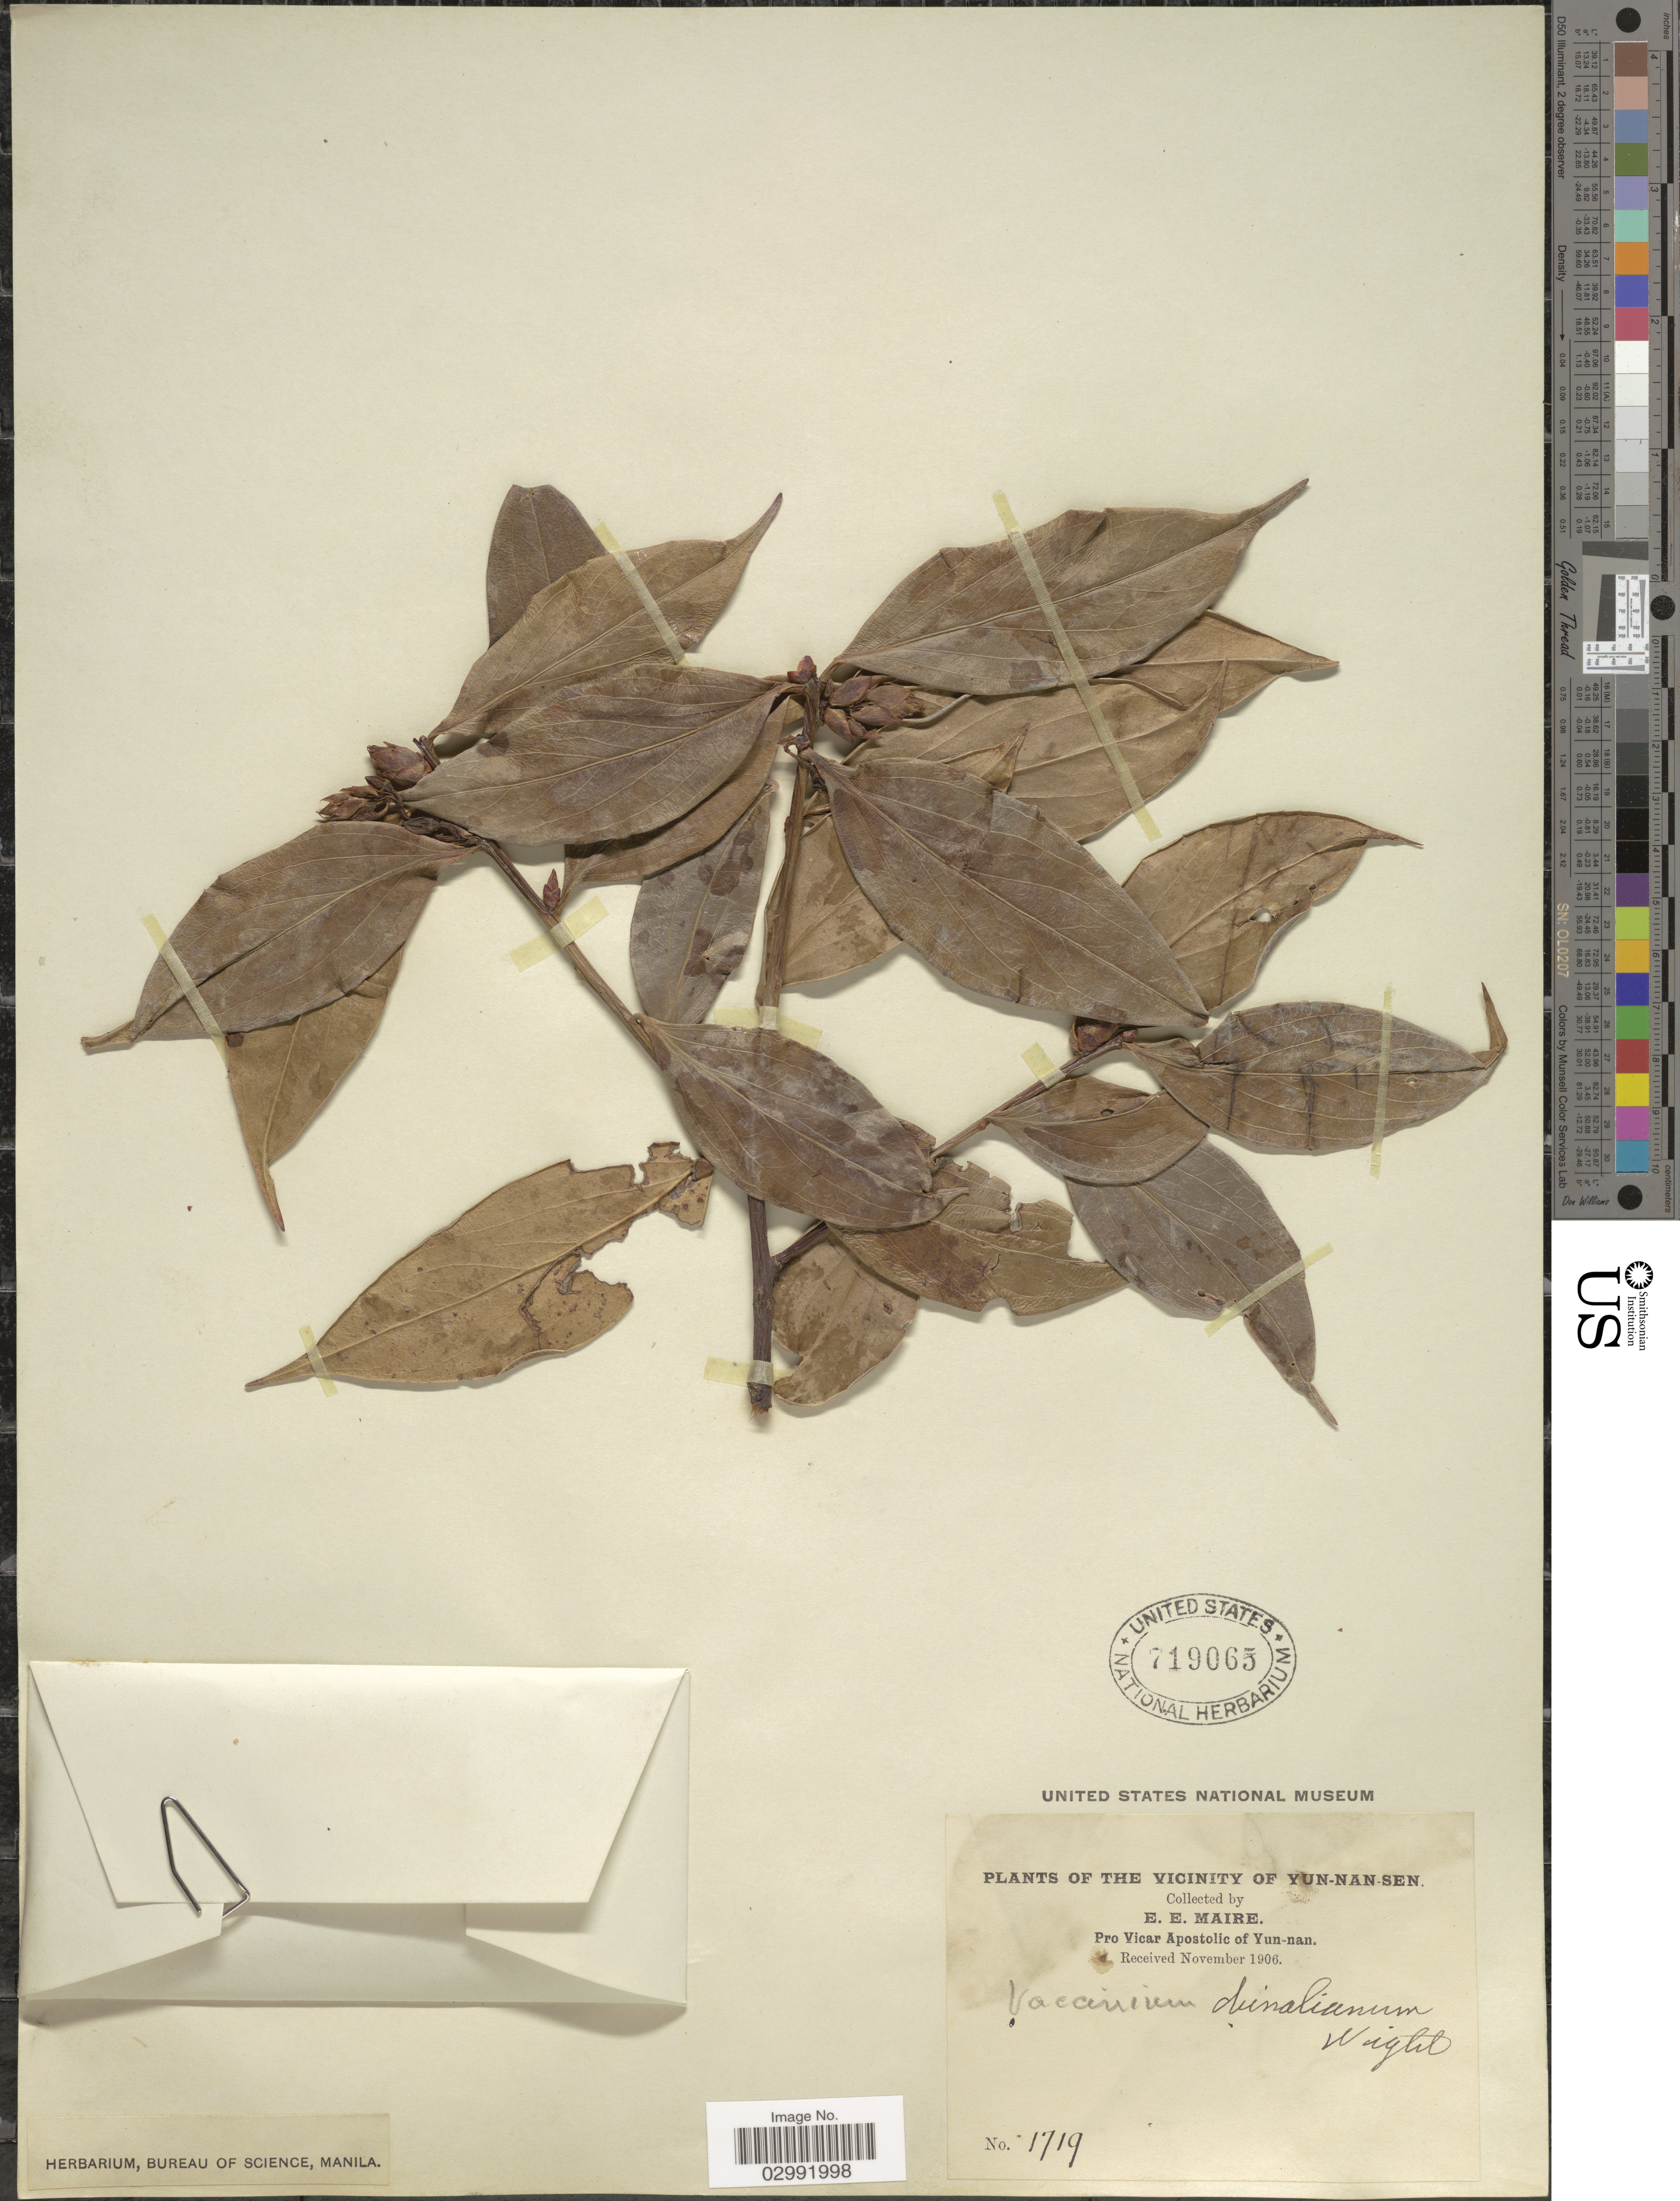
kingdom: Plantae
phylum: Tracheophyta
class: Magnoliopsida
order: Ericales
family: Ericaceae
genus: Vaccinium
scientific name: Vaccinium dunalianum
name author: Wight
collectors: E. E. Maire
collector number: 1719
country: China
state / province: Yunnan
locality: Vicinity of Yun-nan-sen.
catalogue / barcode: US 719065